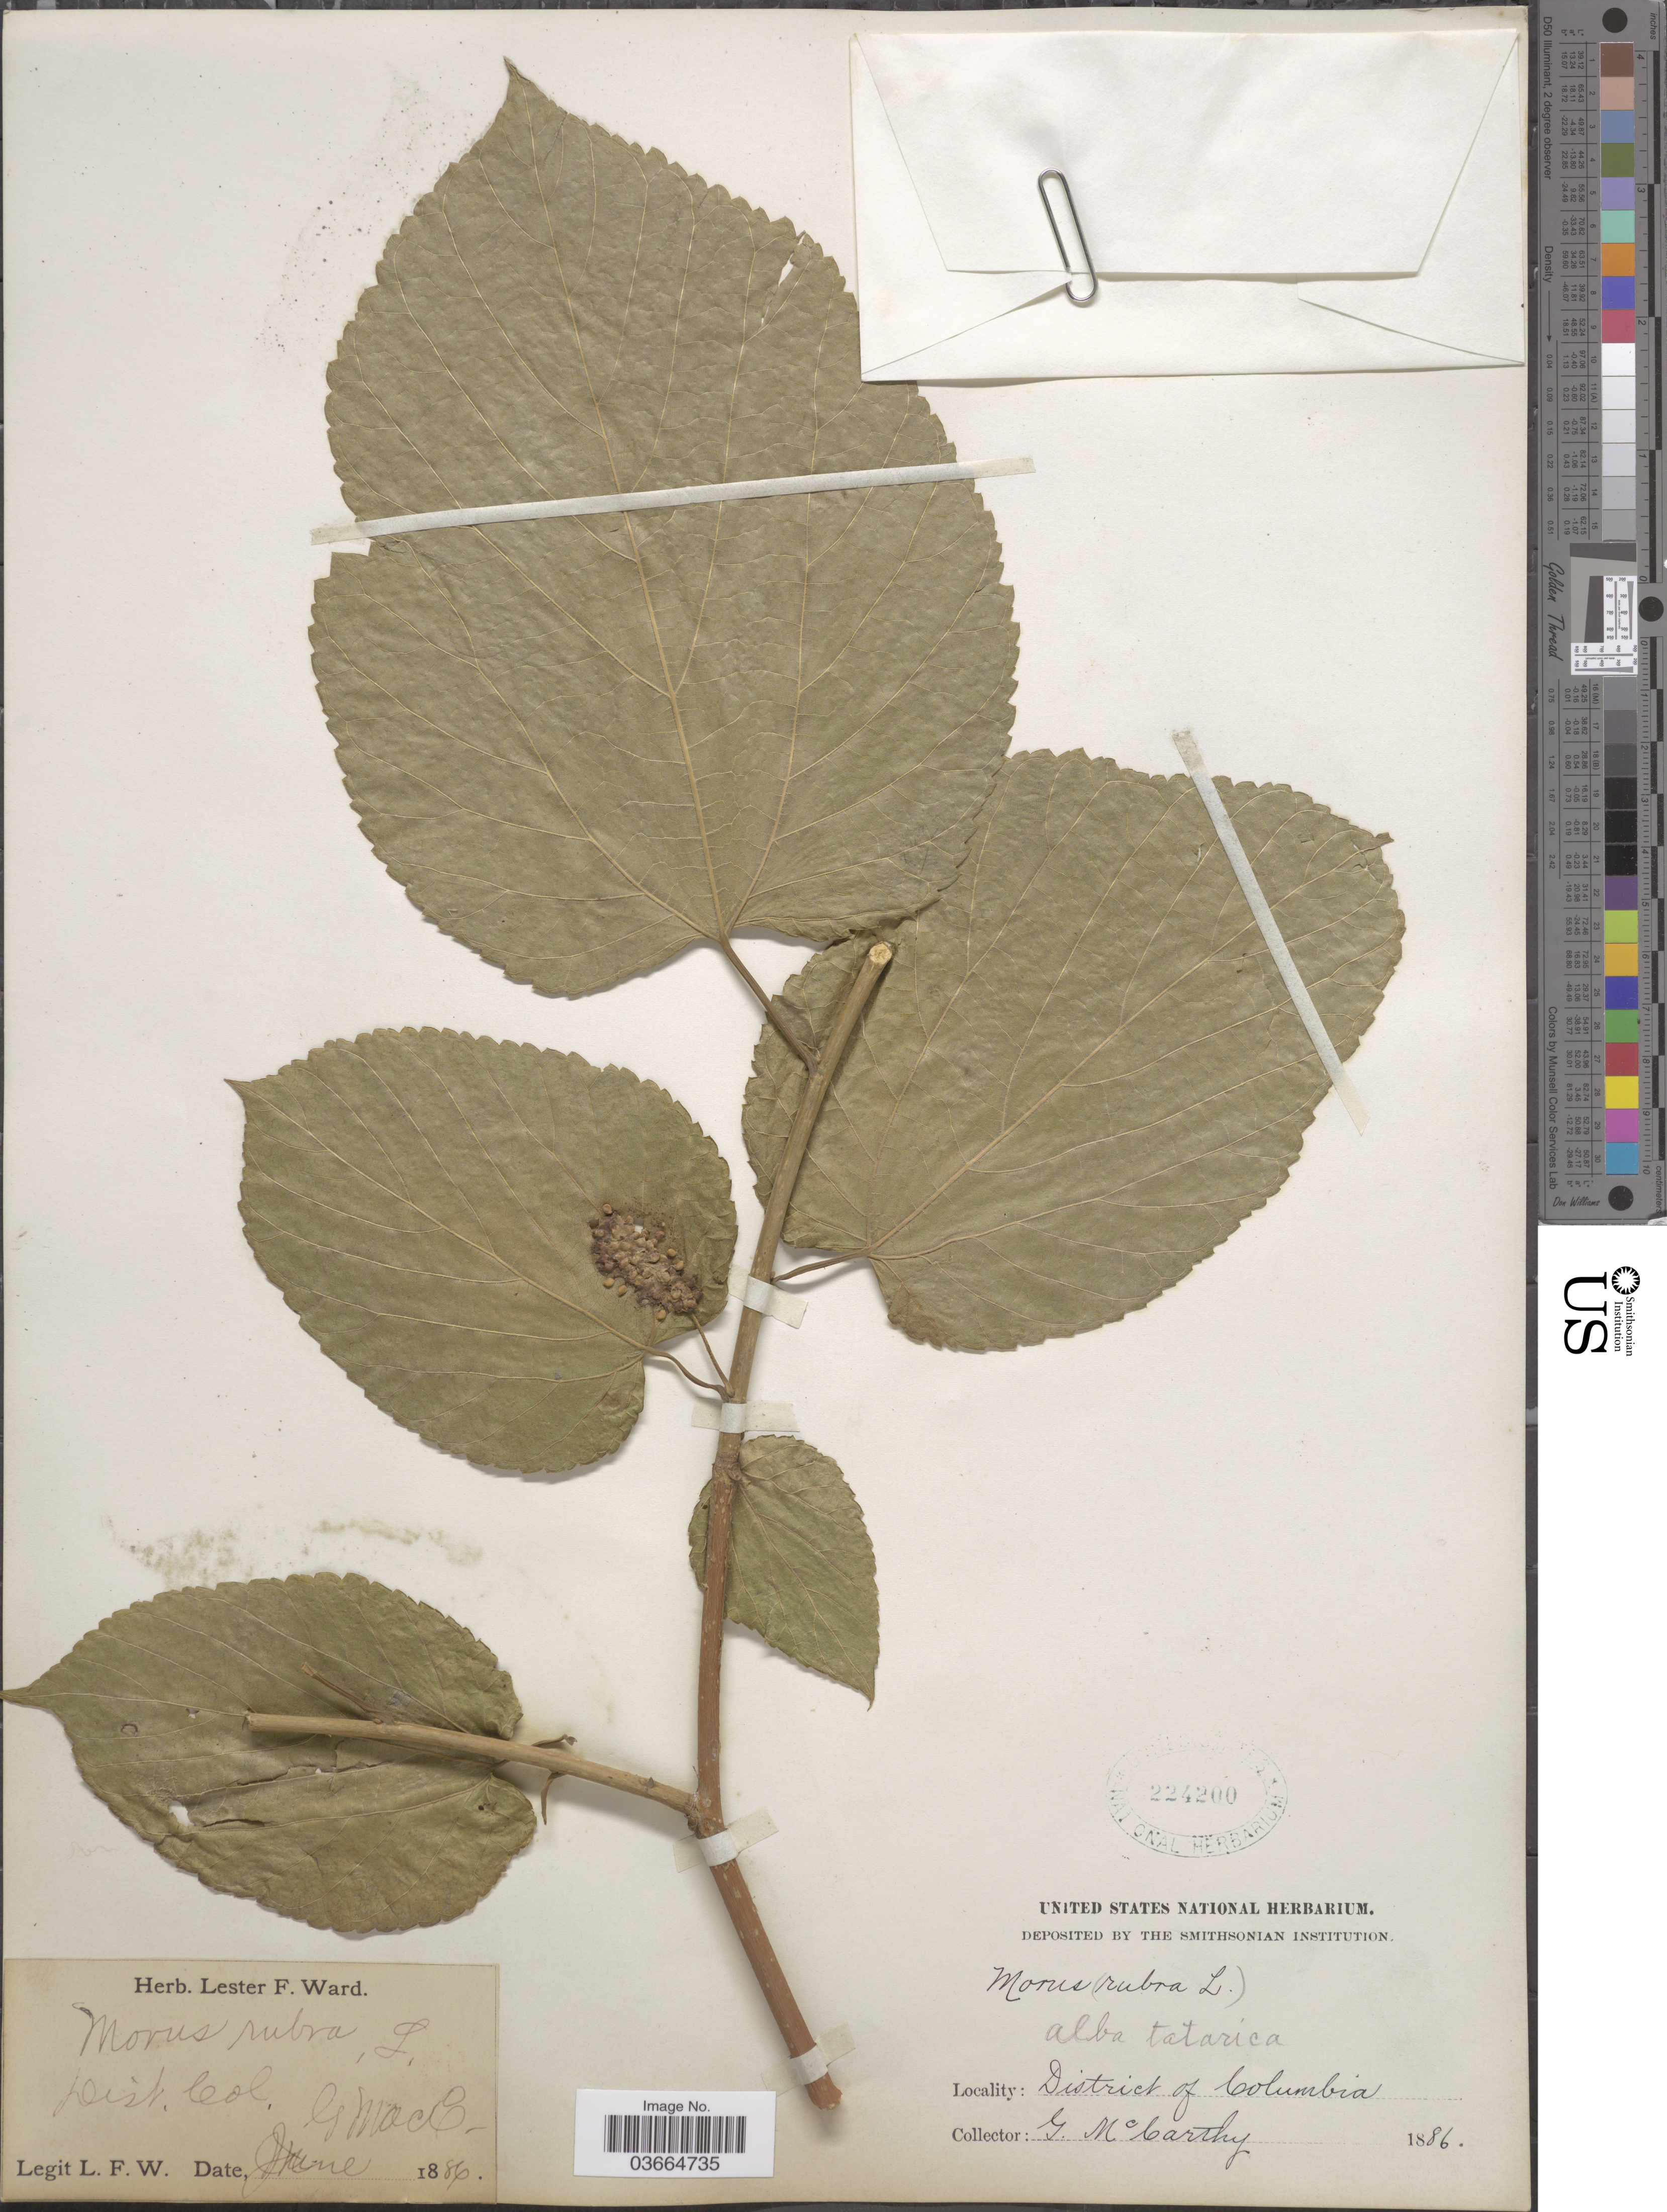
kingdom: Plantae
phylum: Tracheophyta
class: Magnoliopsida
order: Rosales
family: Moraceae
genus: Morus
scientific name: Morus rubra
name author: L.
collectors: L. F. Ward & G. McCarthy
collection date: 1886-06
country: United States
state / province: District of Columbia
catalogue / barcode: US 224200